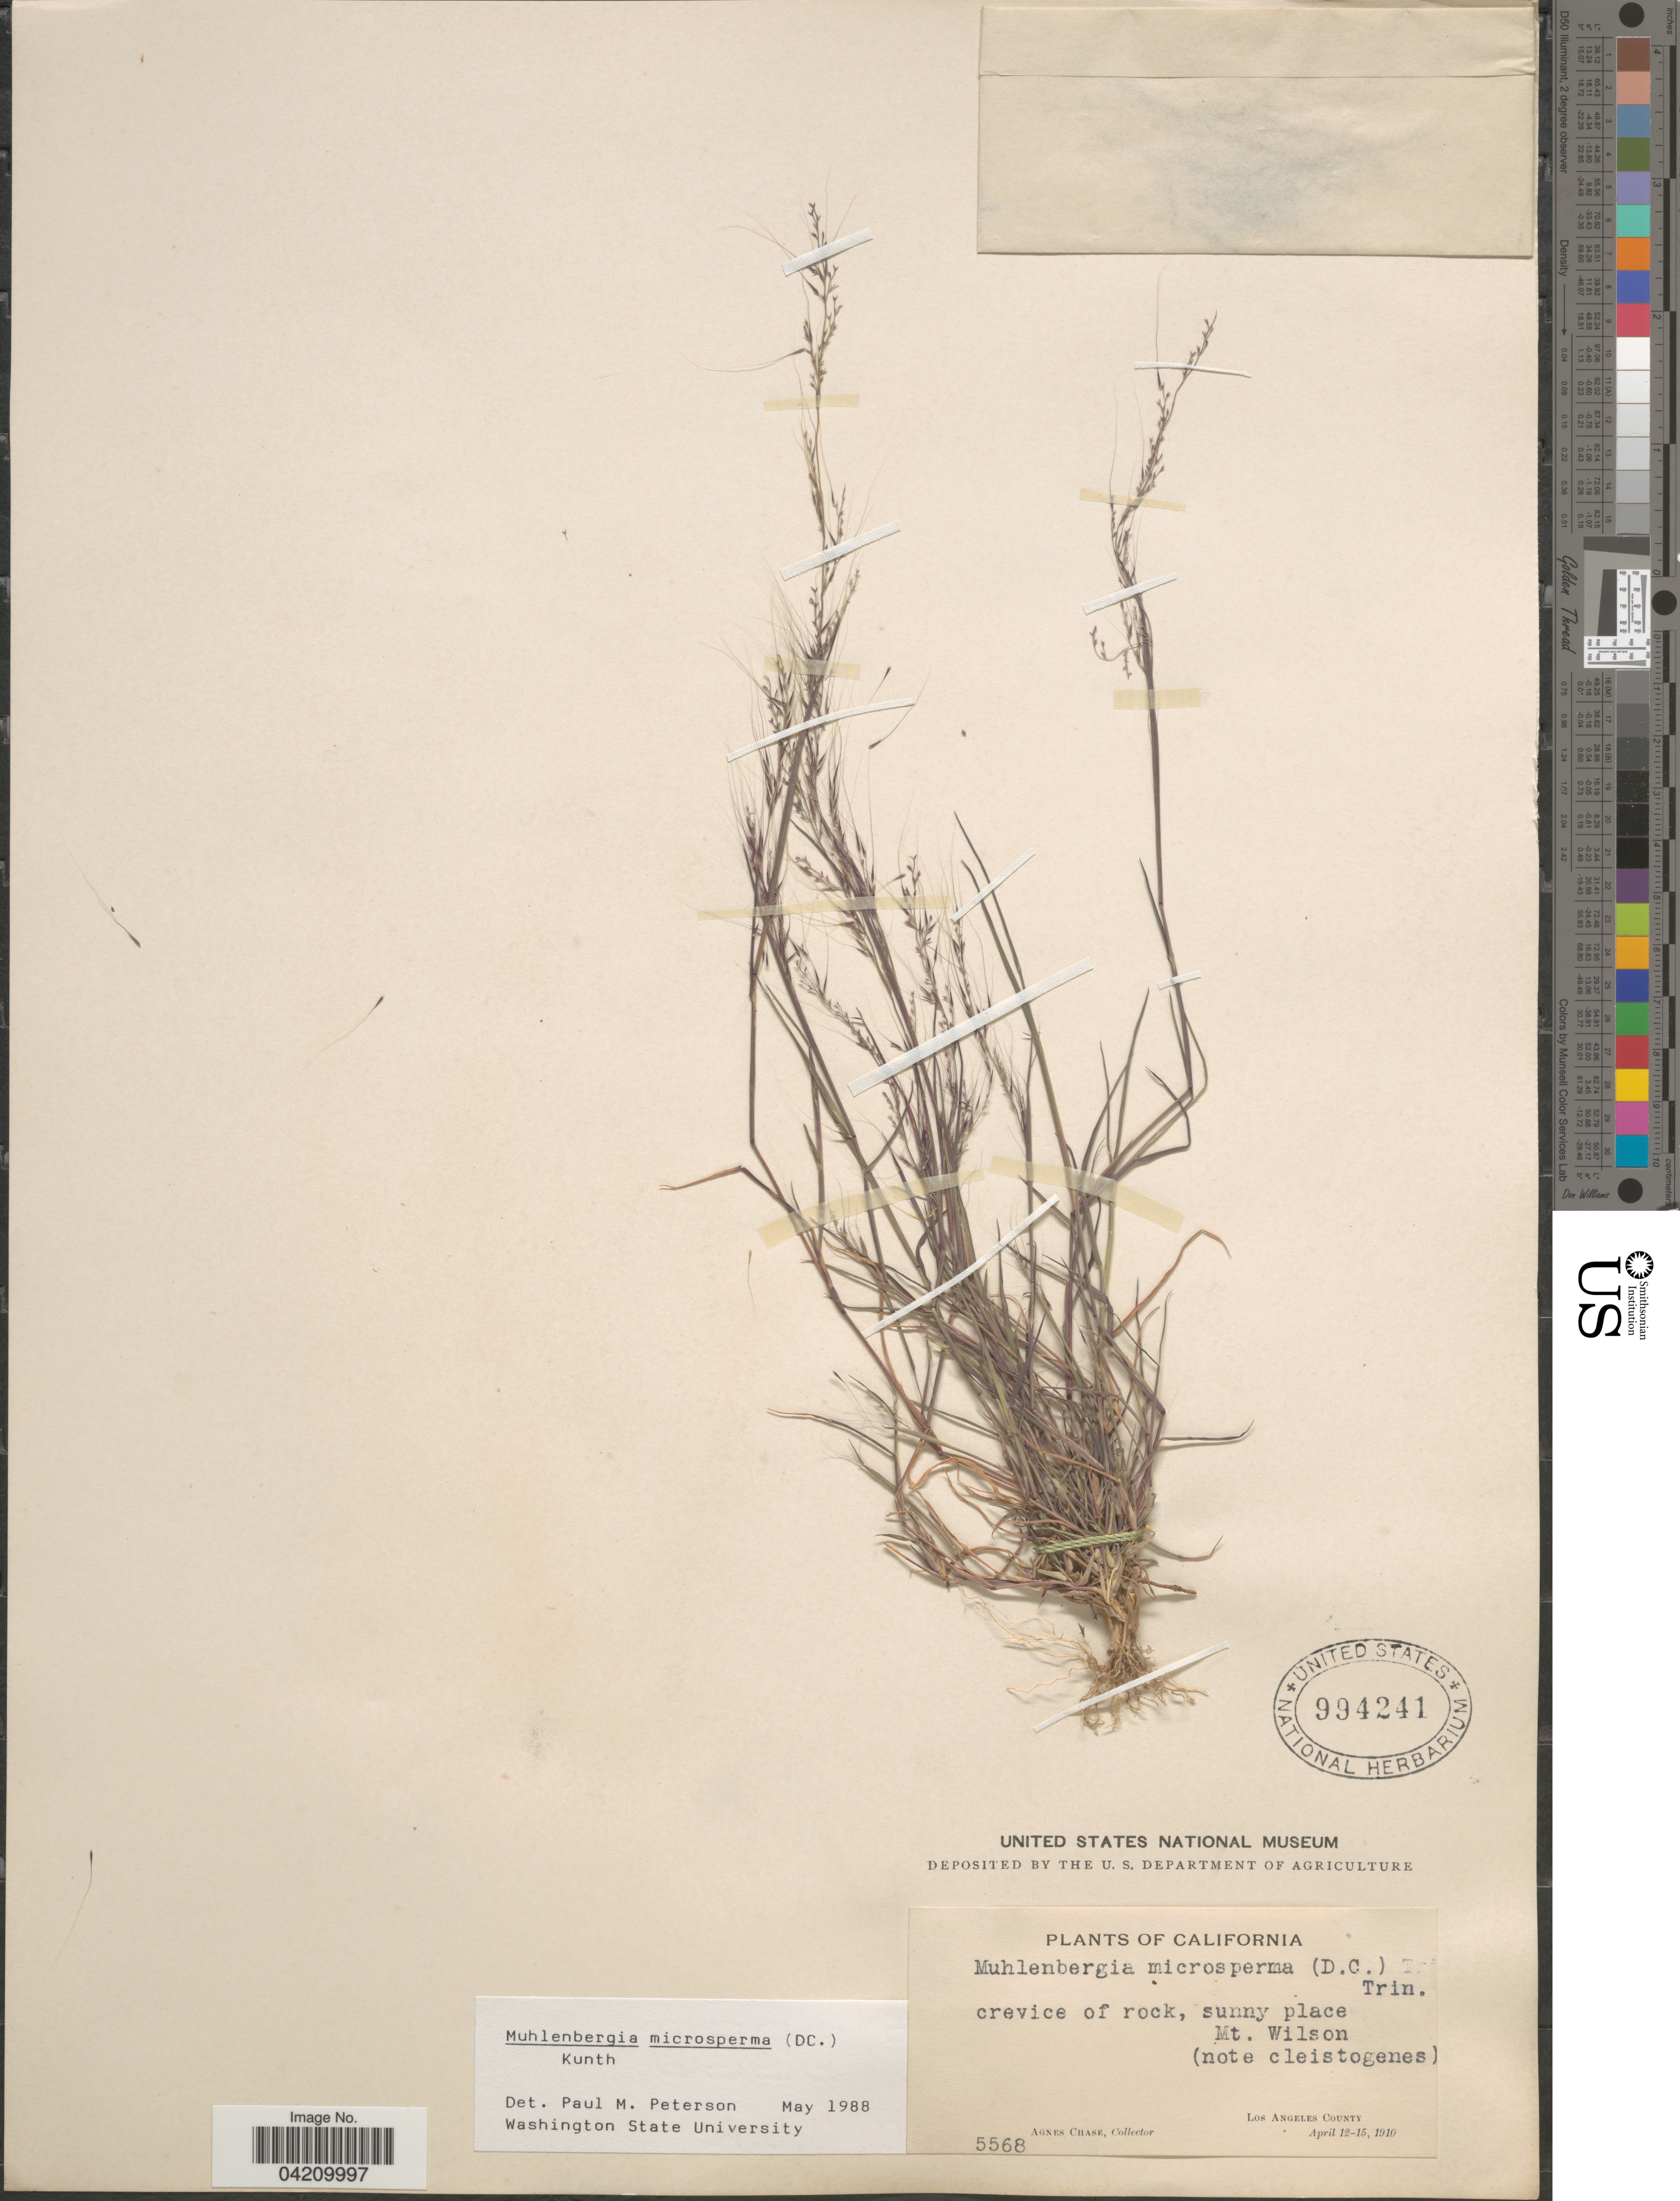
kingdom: Plantae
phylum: Tracheophyta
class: Liliopsida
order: Poales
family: Poaceae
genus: Muhlenbergia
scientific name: Muhlenbergia microsperma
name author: (DC.) Kunth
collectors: A. Chase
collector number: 5568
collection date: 1910-04-12/1910-04-15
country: United States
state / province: California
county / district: Los Angeles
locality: Mt. Wilson. Los Angeles County.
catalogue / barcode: US 994241